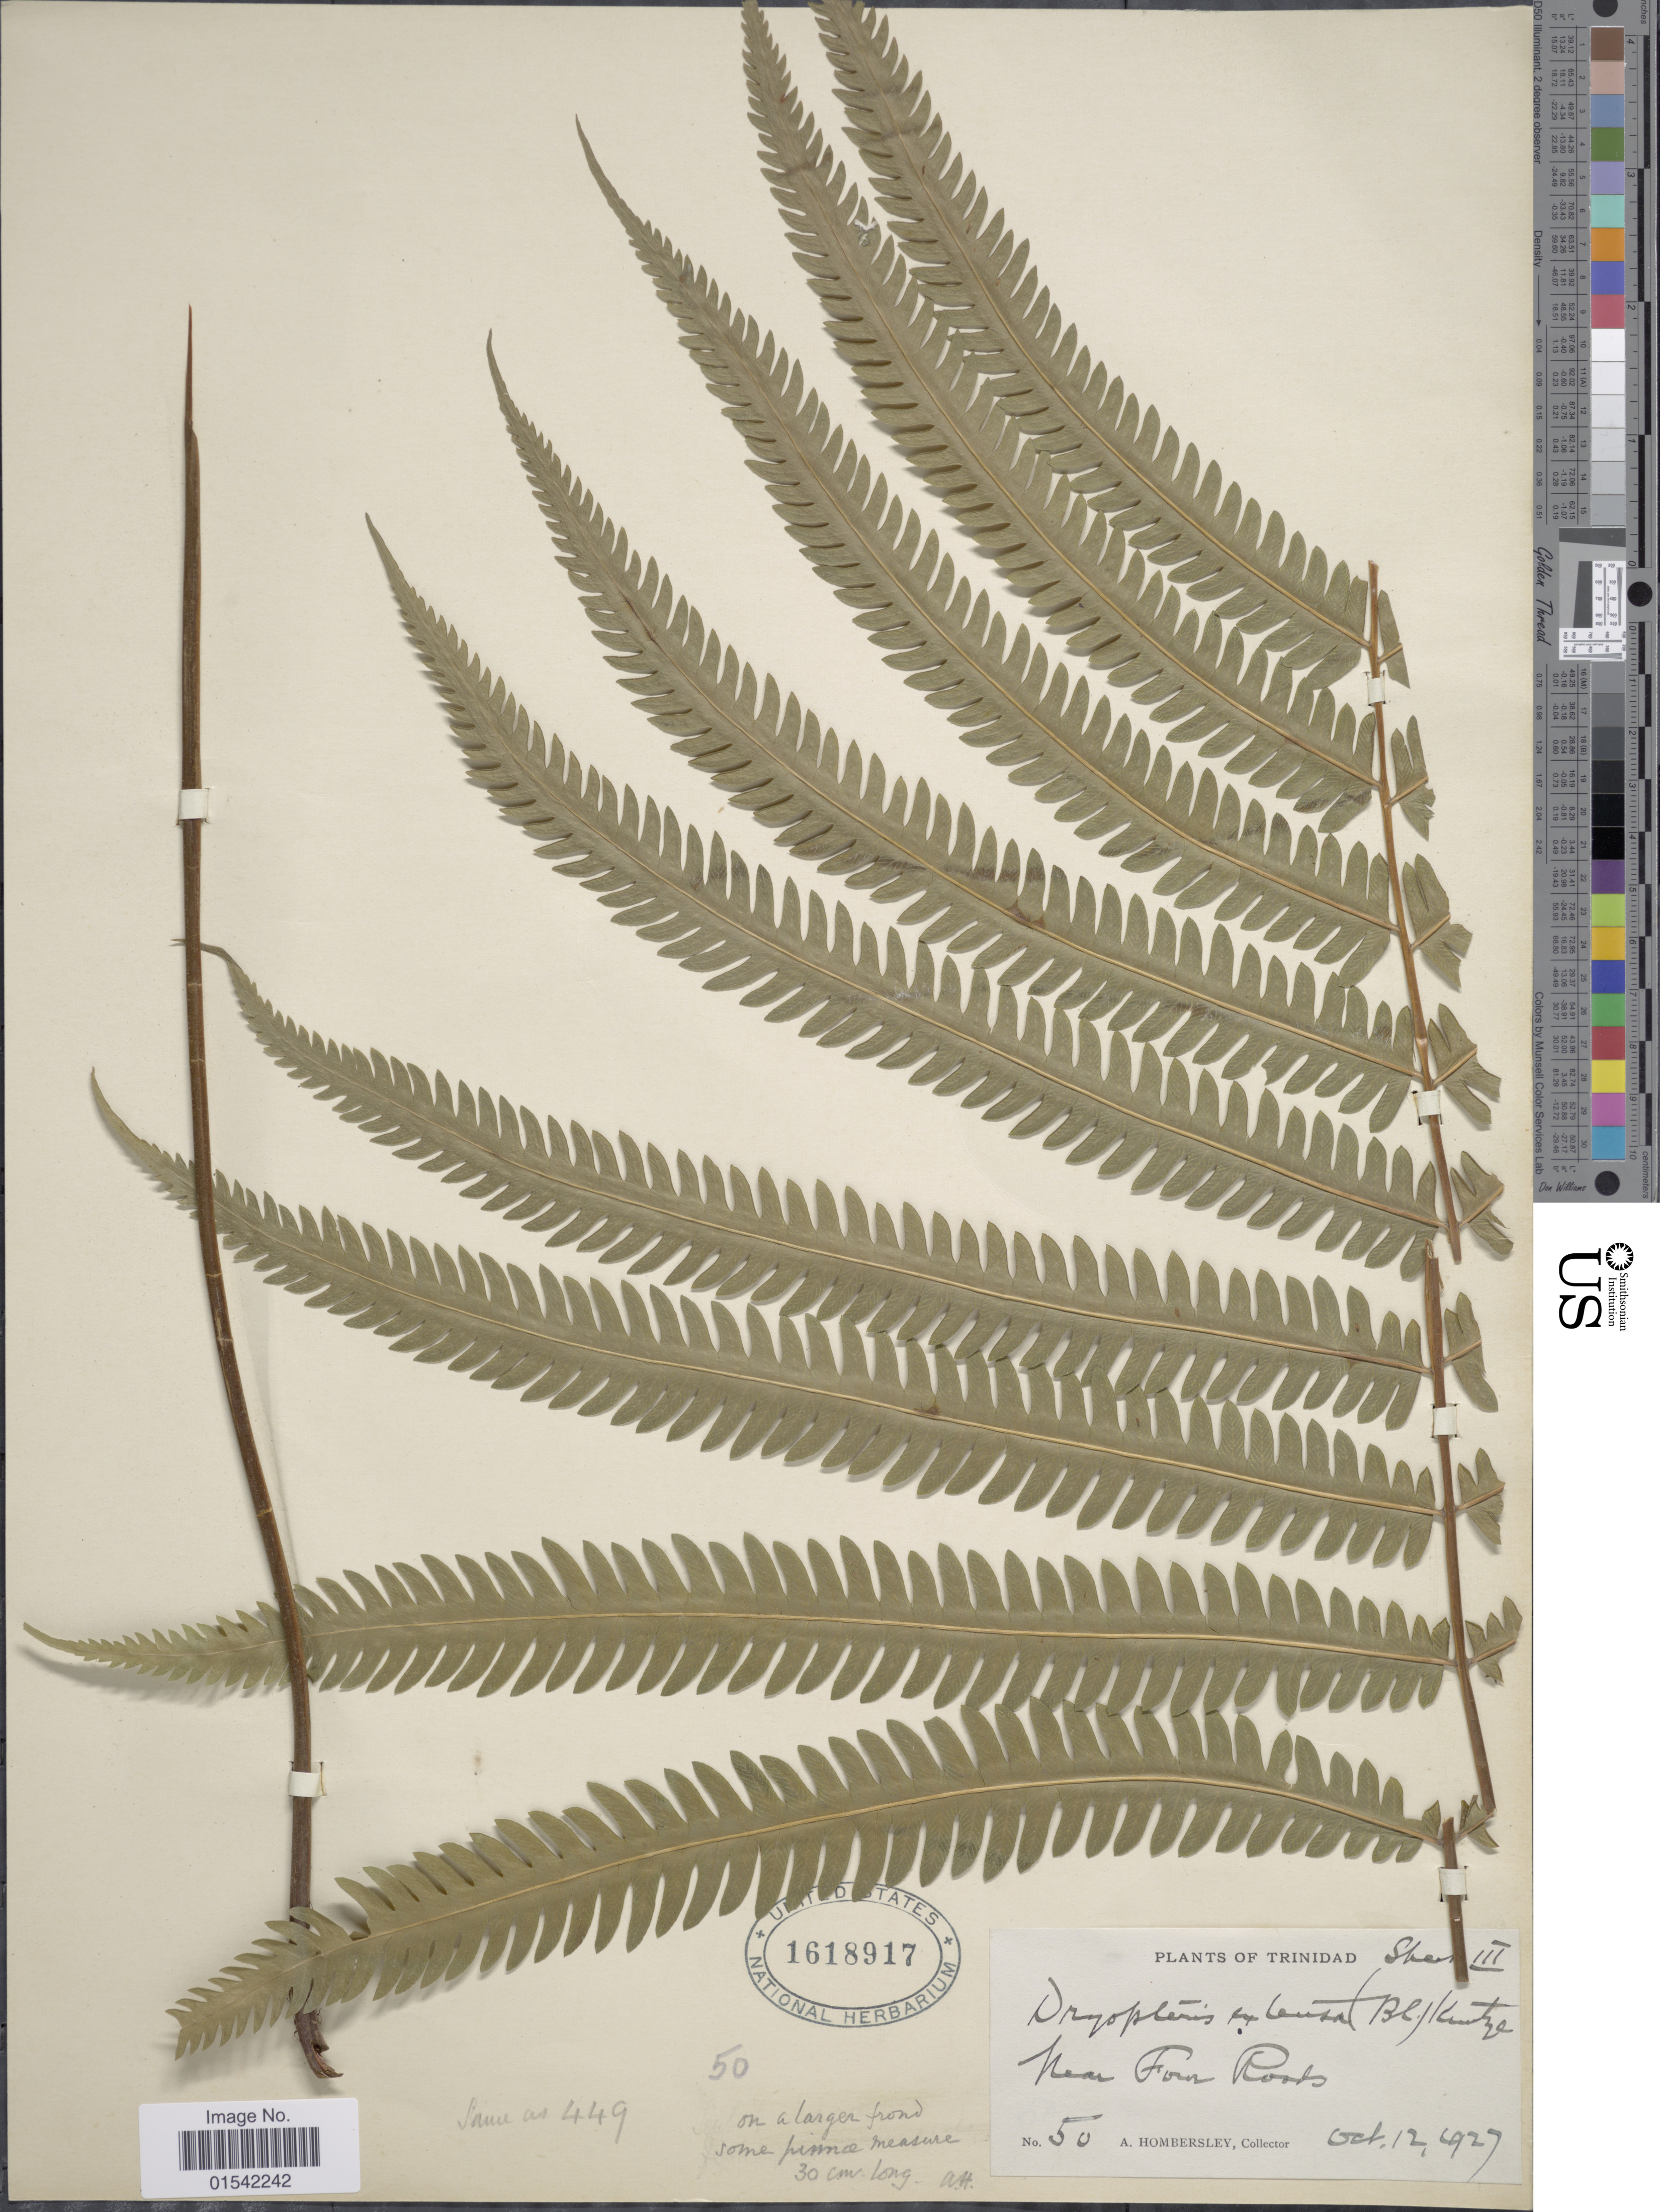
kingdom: Plantae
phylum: Tracheophyta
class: Polypodiopsida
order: Polypodiales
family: Thelypteridaceae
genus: Cyclosorus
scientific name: Cyclosorus opulentus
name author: (Kaulf.) Nakaike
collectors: A. Hombersley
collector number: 50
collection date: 1927-10-12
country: Trinidad and Tobago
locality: Trinidad, near Four Roads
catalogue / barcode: US 1618917